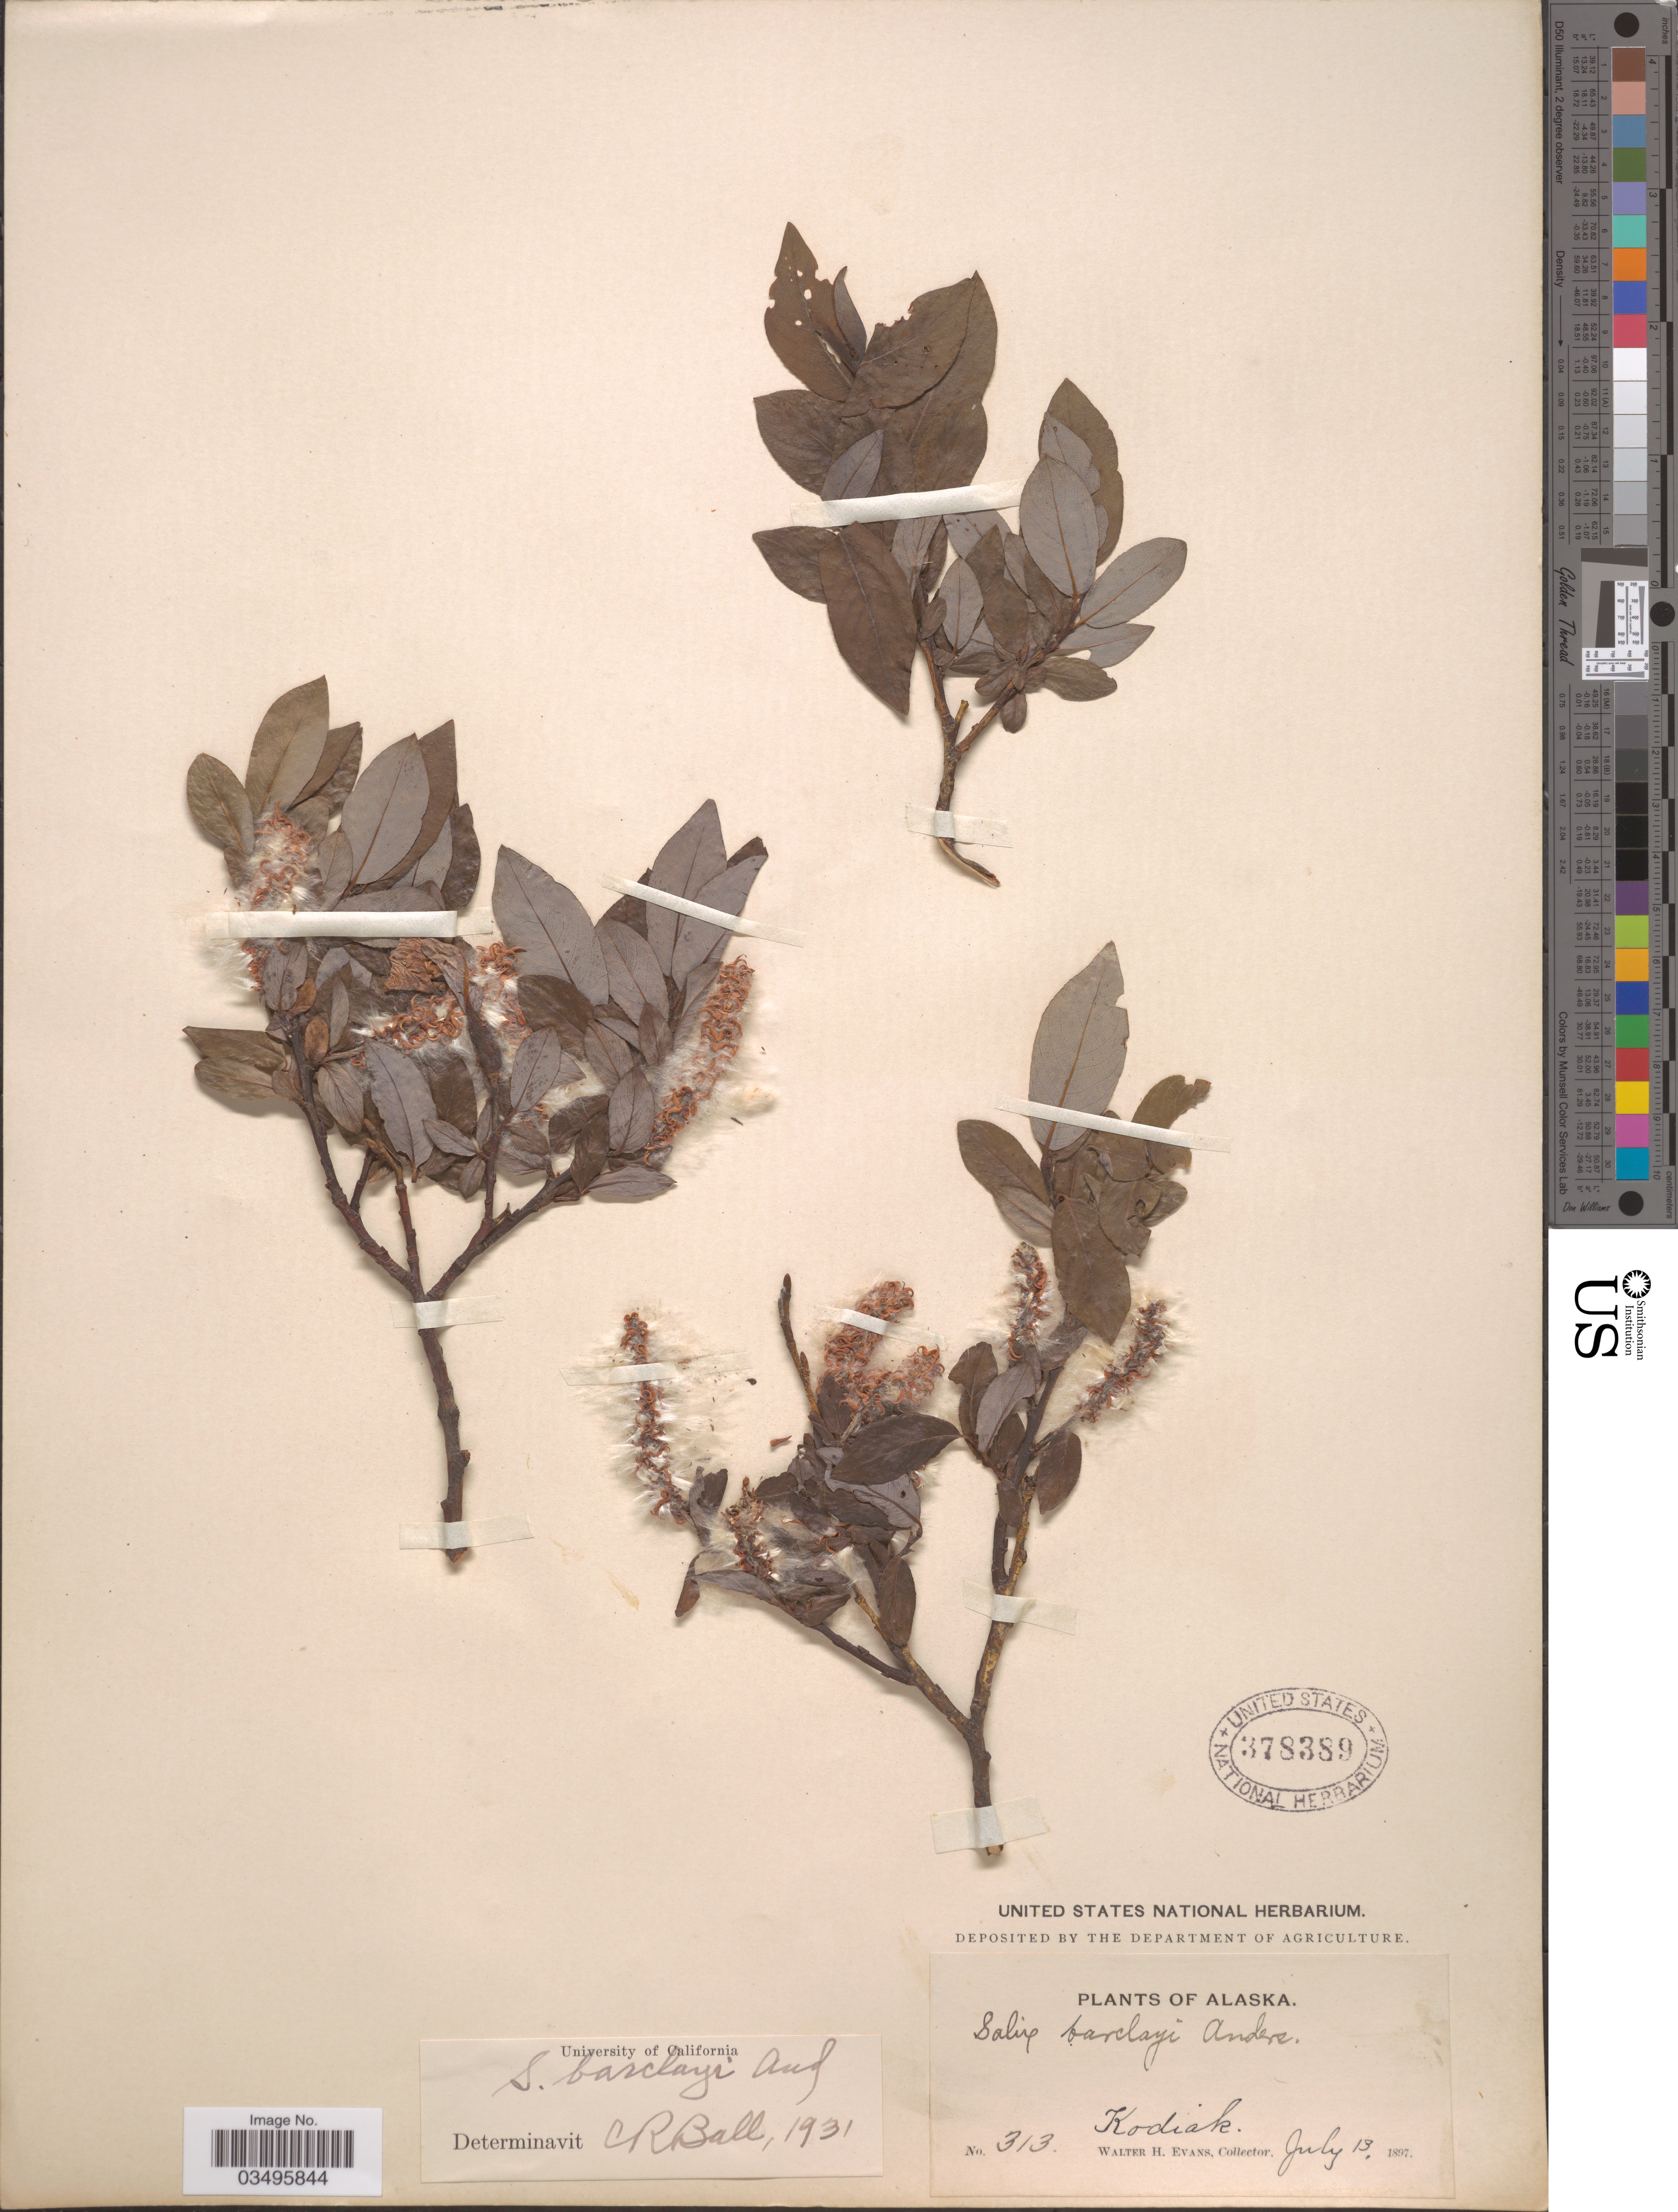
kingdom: Plantae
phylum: Tracheophyta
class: Magnoliopsida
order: Malpighiales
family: Salicaceae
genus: Salix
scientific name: Salix barclayi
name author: Andersson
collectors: W. H. Evans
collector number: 313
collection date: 1897-07-13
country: United States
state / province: Alaska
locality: Kodiak.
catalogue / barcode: US 378389